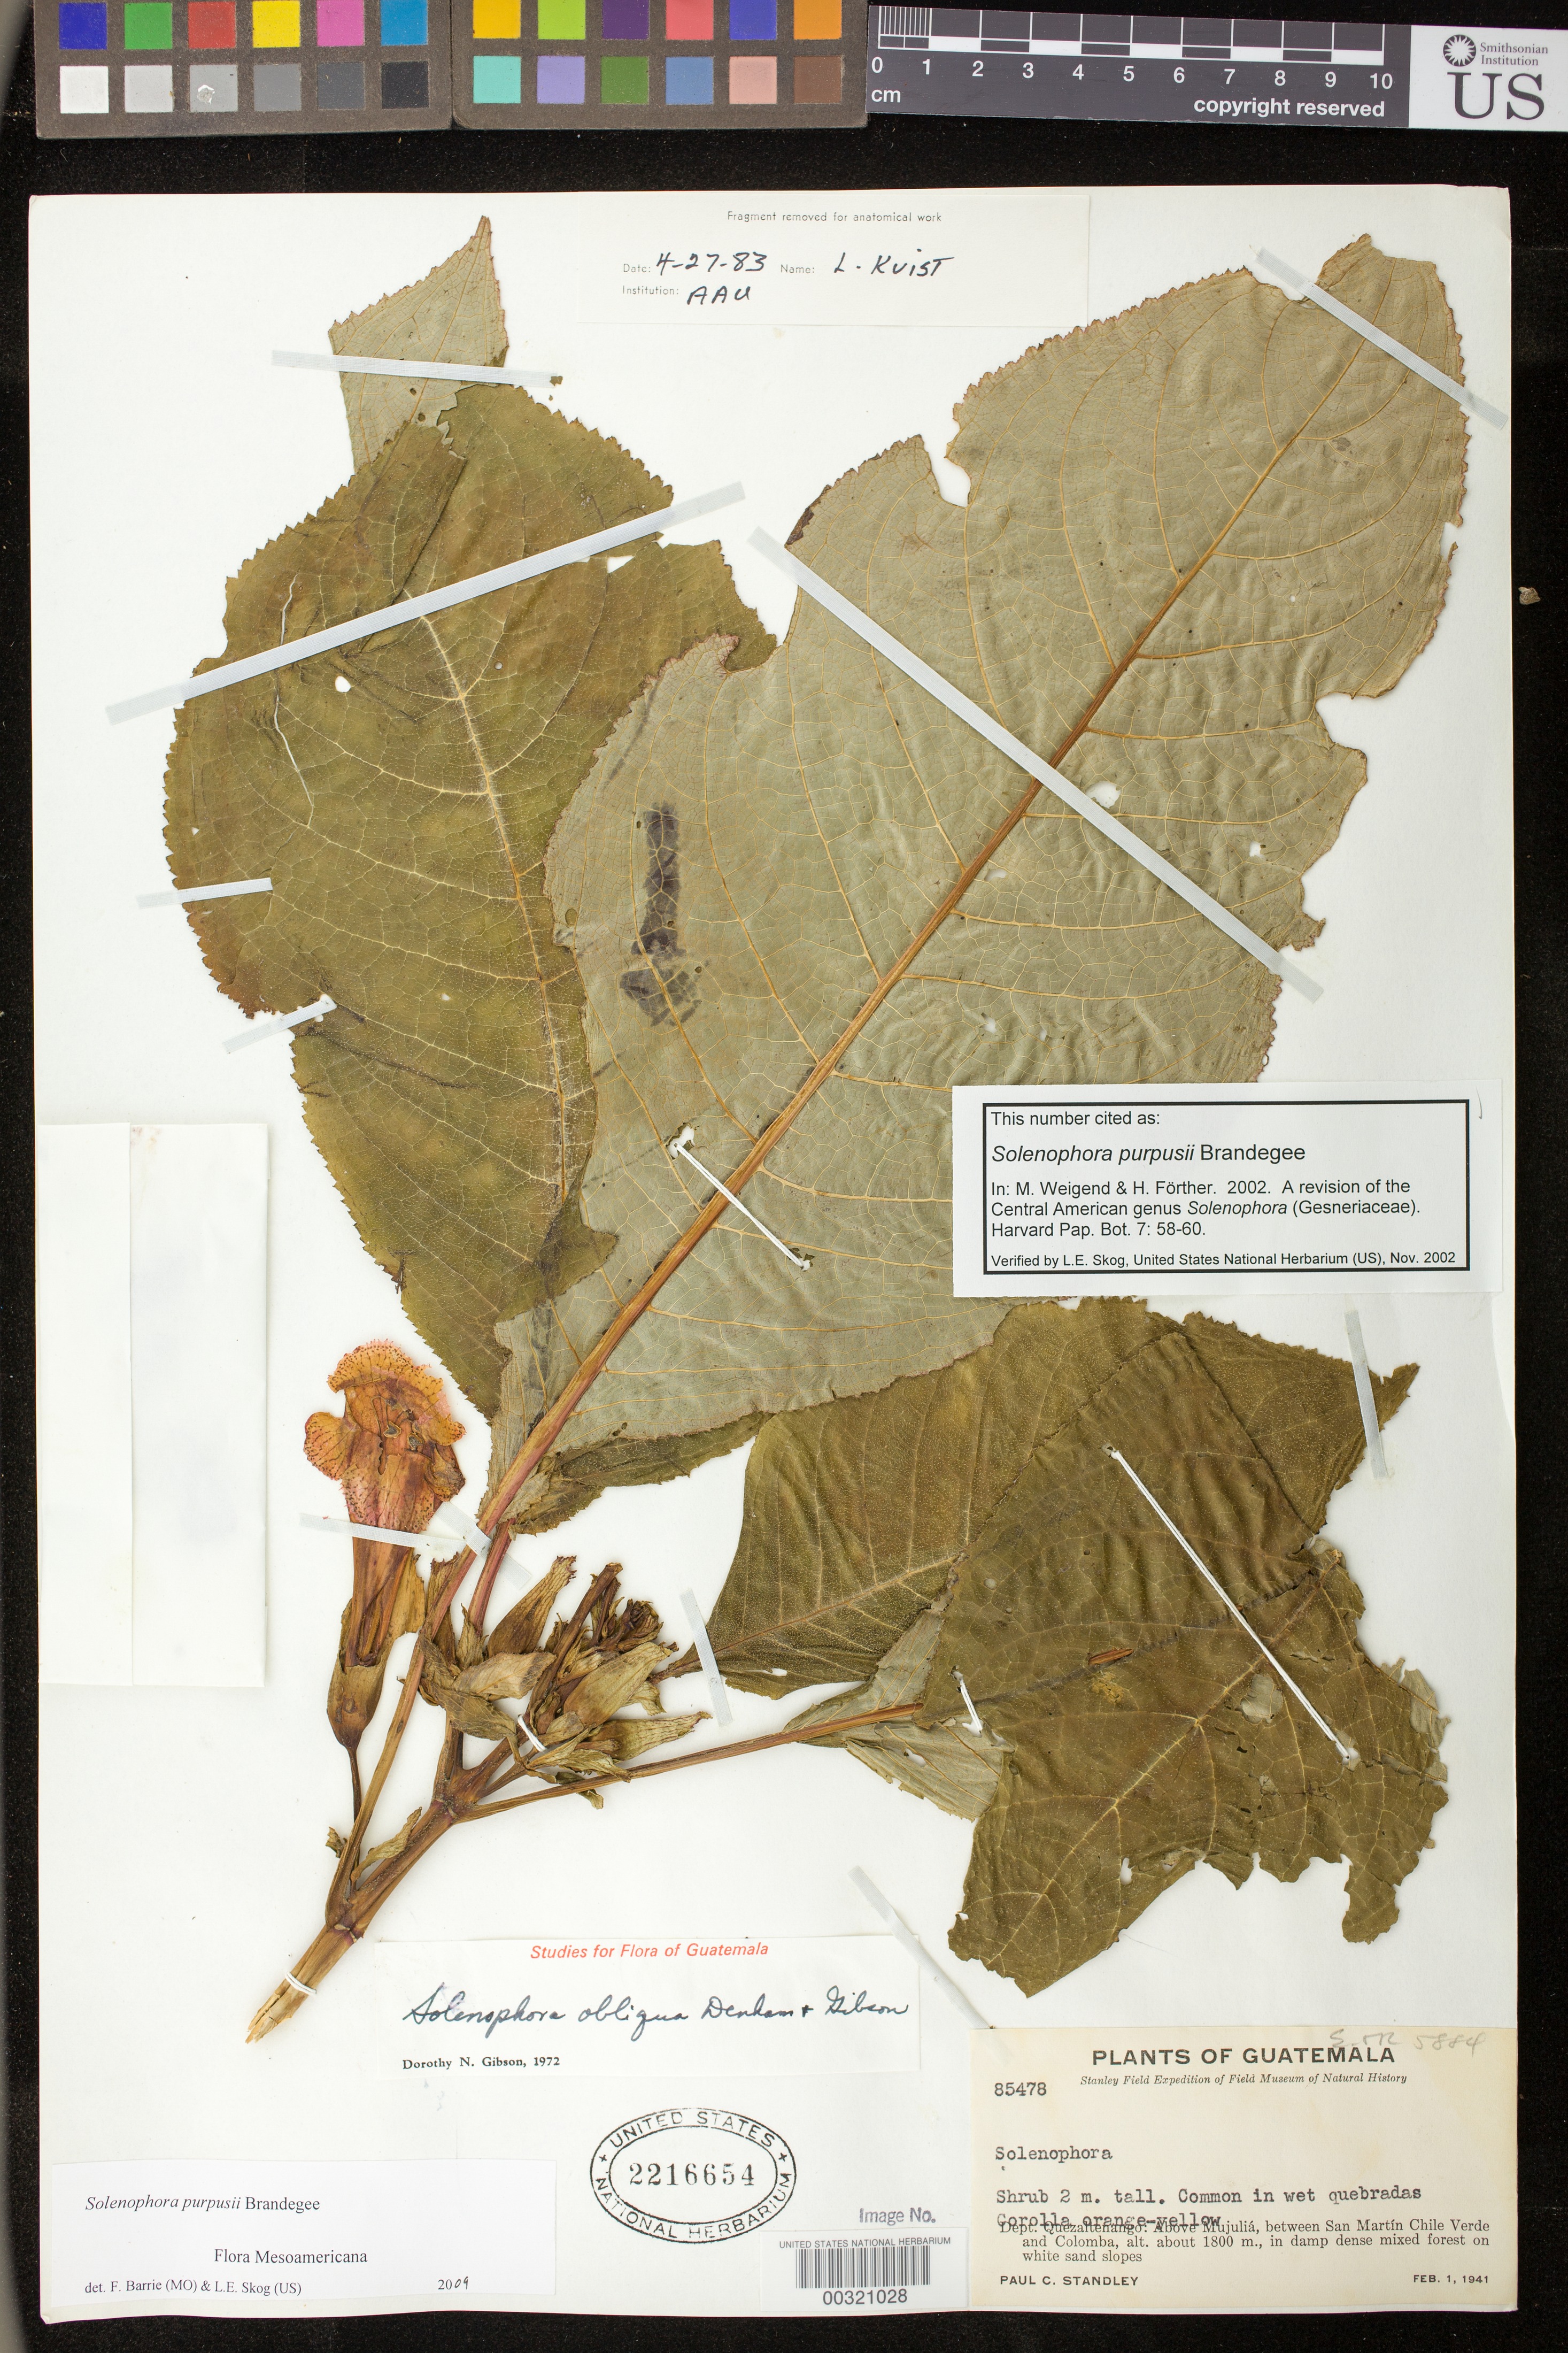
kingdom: Plantae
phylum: Tracheophyta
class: Magnoliopsida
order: Lamiales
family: Gesneriaceae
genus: Solenophora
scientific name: Solenophora purpusii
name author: Brandegee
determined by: Weigend; Förther, Harald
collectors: P. C. Standley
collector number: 85478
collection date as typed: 01 Feb 1941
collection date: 1941-02-01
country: Guatemala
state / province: Quetzaltenango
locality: Above Mujulia, between San Martin Chile Verde and Colomba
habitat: Damp dense mixed forest on white sand slopes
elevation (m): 1800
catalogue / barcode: US 2216654